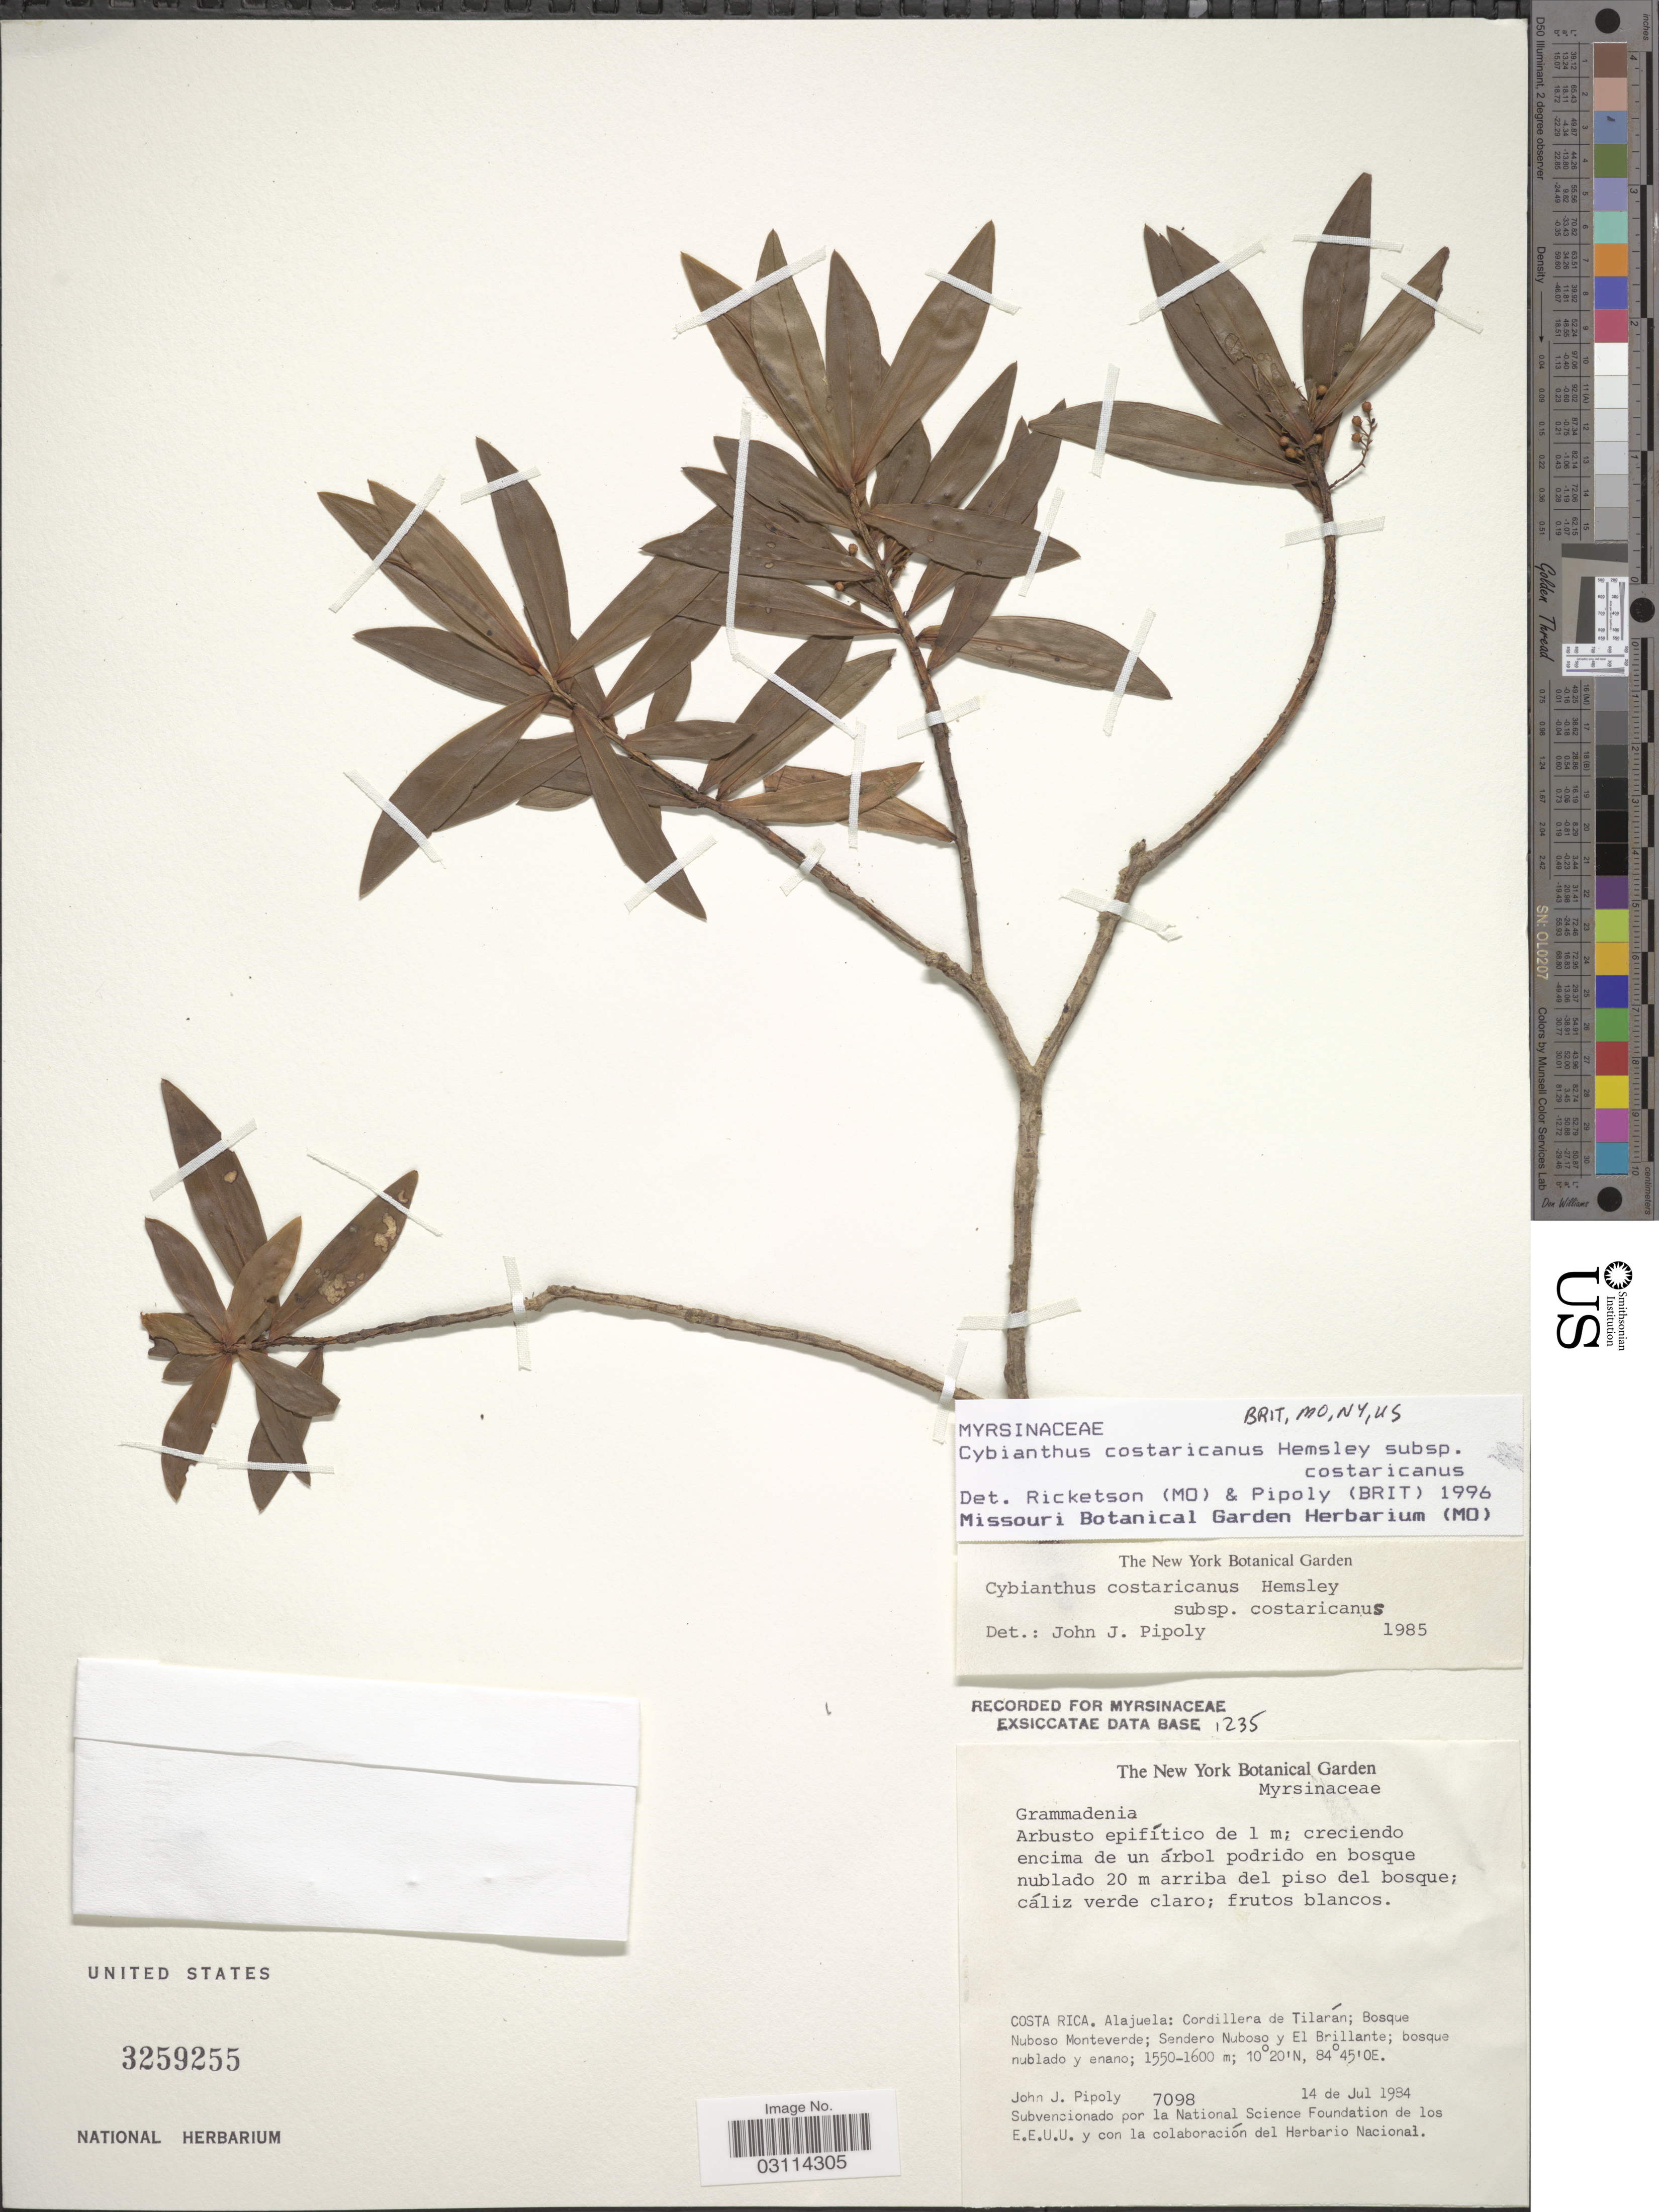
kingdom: Plantae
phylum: Tracheophyta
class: Magnoliopsida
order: Ericales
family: Primulaceae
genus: Cybianthus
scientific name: Cybianthus costaricanus subsp. costaricanus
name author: Hemsl.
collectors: J. J. Pipoly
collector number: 7098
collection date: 1984-07-14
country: Costa Rica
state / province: Alajuela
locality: Cordillera de Tilarán; Bosque Nuboso Monteverde; Sendero Nuboso y El Brillante.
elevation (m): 1550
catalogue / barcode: US 3259255